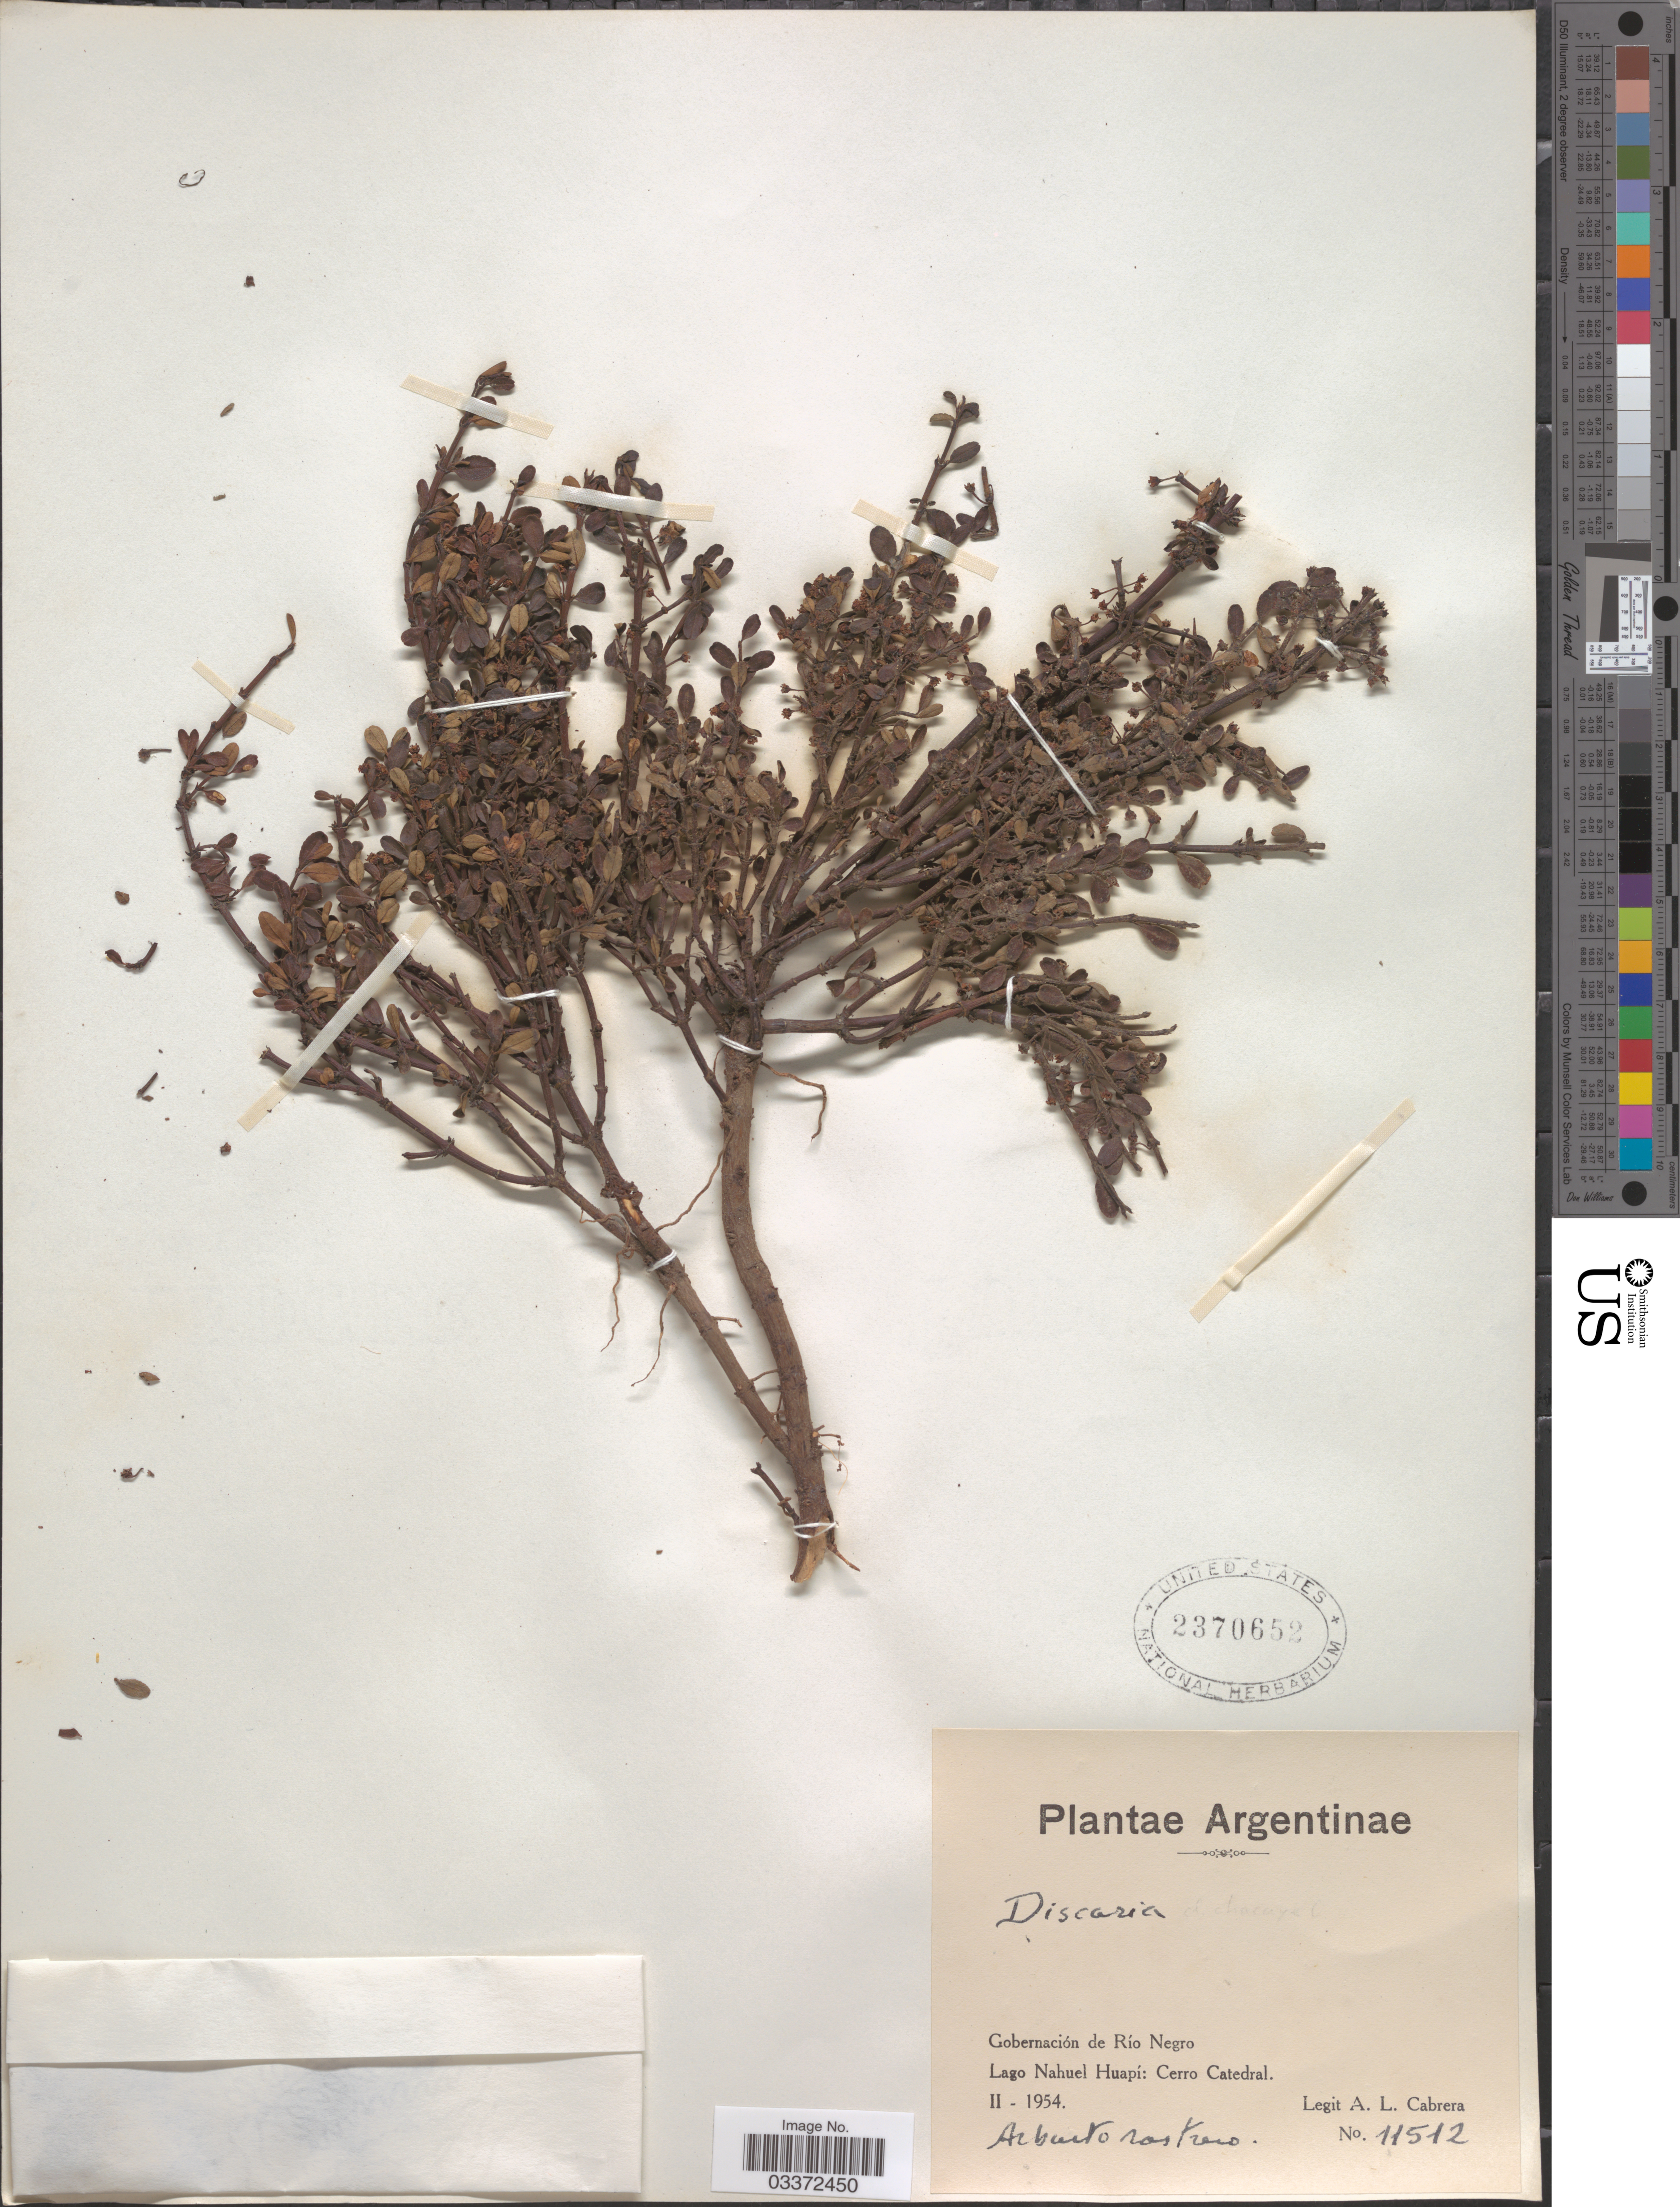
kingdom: Plantae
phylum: Tracheophyta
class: Magnoliopsida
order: Rosales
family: Rhamnaceae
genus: Discaria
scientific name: Discaria sp.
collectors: A. L. Cabrera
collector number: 11512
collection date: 1954-02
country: Argentina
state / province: Rio Negro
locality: Gobernación de Río Negro, Lago Nahuel Huapí: Cerro Catedral.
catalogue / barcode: US 2370652